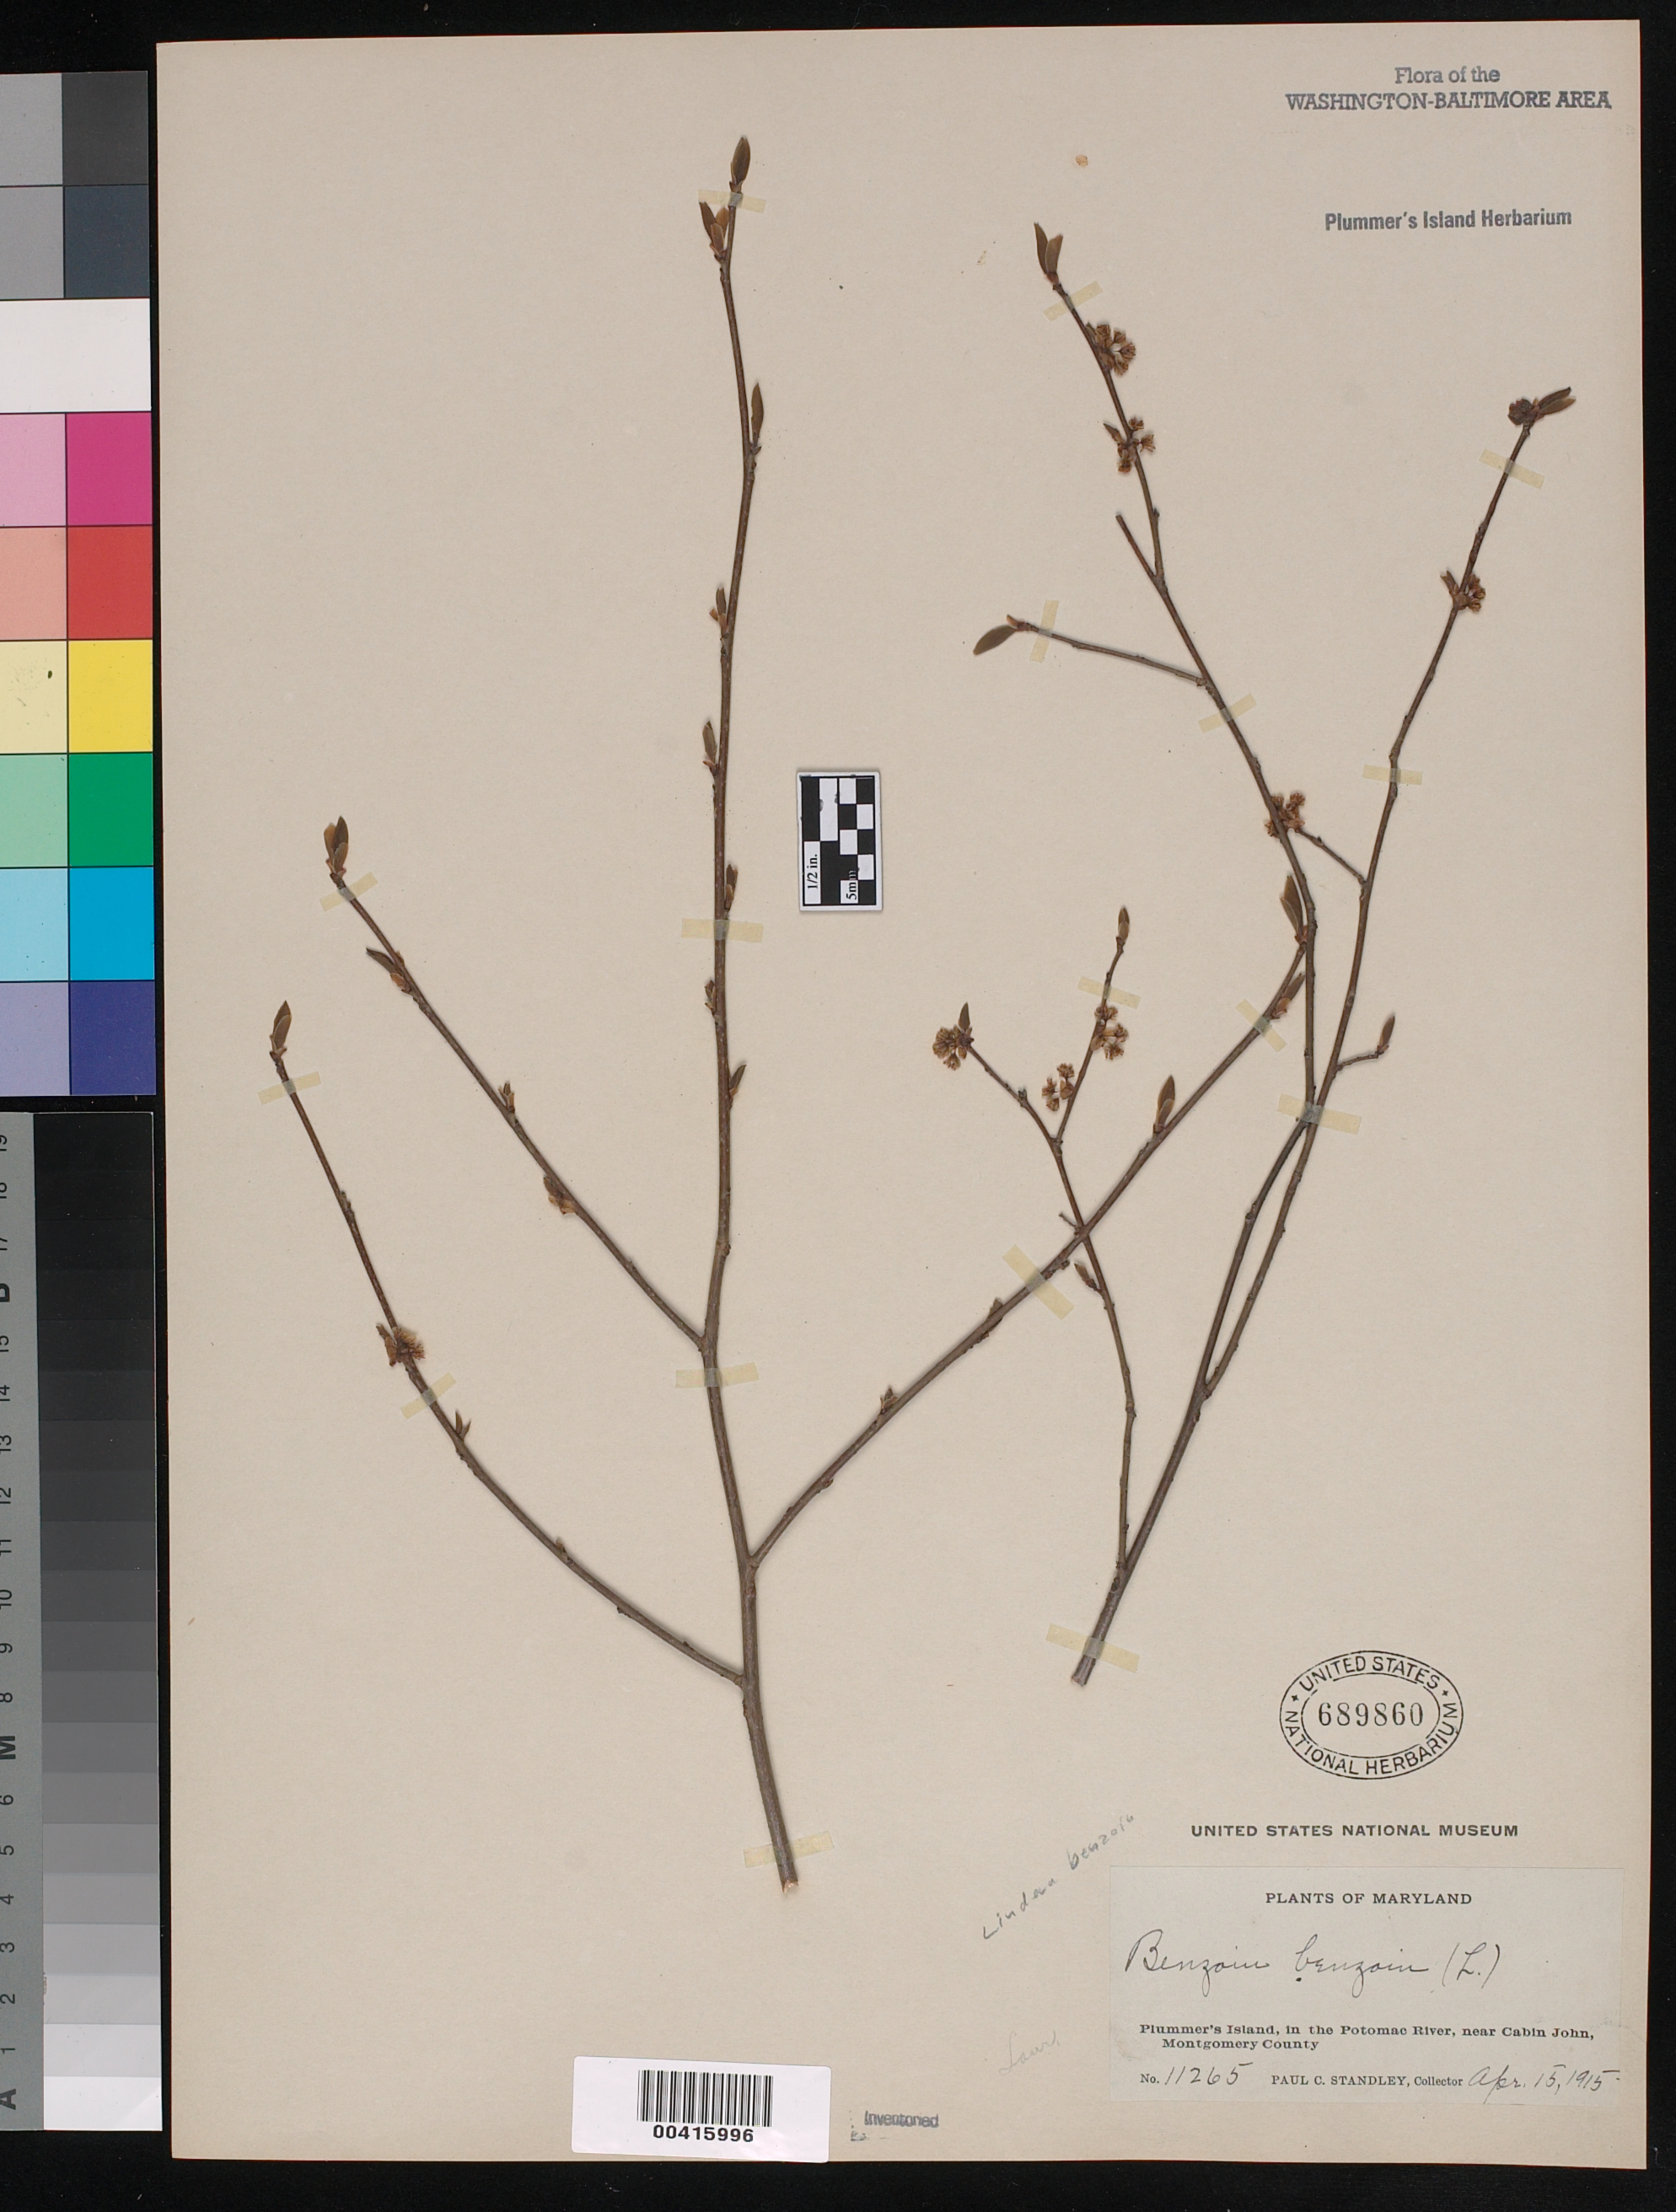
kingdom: Plantae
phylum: Tracheophyta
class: Magnoliopsida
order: Laurales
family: Lauraceae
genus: Lindera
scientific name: Lindera benzoin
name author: (L.) Blume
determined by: Strong, Mark T.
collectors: P. C. Standley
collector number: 11265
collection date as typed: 15 Apr 1915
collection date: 1915-04-15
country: United States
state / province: Maryland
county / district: Montgomery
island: Plummers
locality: Plummer's Island C. & O. Canal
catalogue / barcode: US 689860